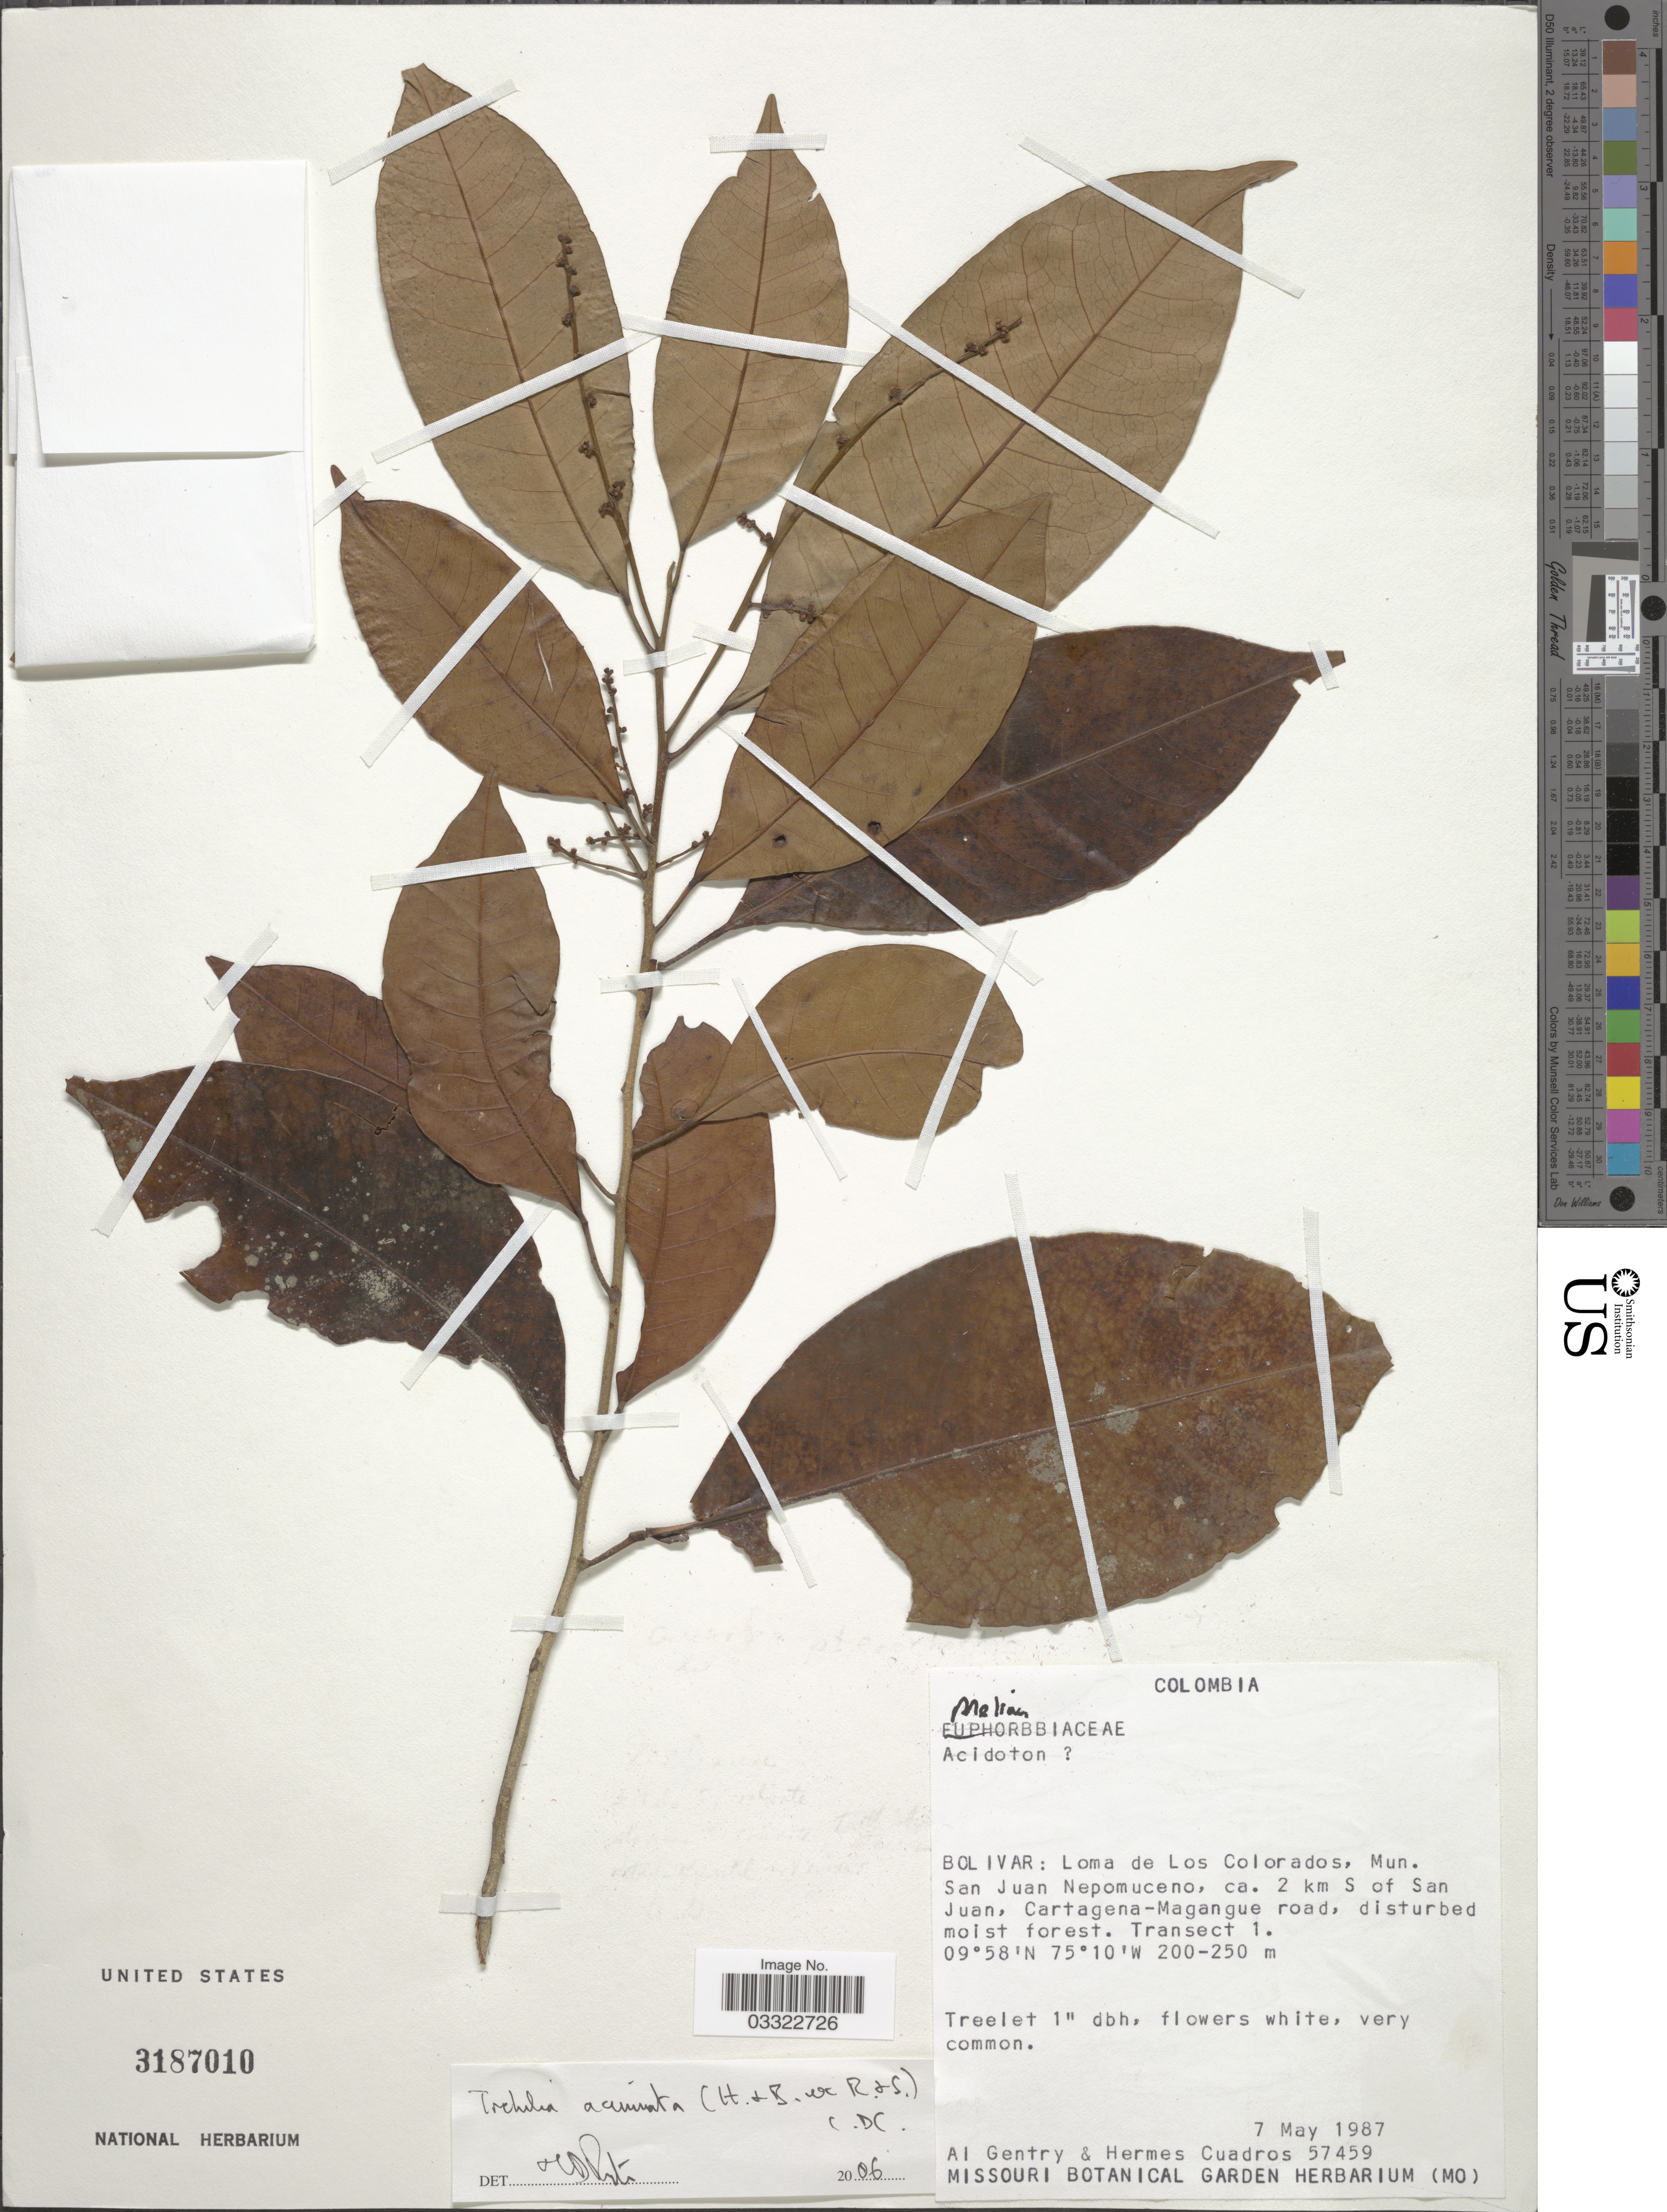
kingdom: Plantae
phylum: Tracheophyta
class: Magnoliopsida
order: Sapindales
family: Meliaceae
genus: Trichilia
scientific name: Trichilia acuminata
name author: (Humb. & Bonpl. ex Schult.) C. DC.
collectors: A. H. Gentry & H. Cuadros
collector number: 57459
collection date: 1987-05-07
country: Colombia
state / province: Bolívar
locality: Loma de Los Colorados, Mun. San Juan Nepomuceno, ca. 2 km S of San Juan, Cartagena-Magangue road. Transect 1.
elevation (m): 200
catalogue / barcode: US 3187010